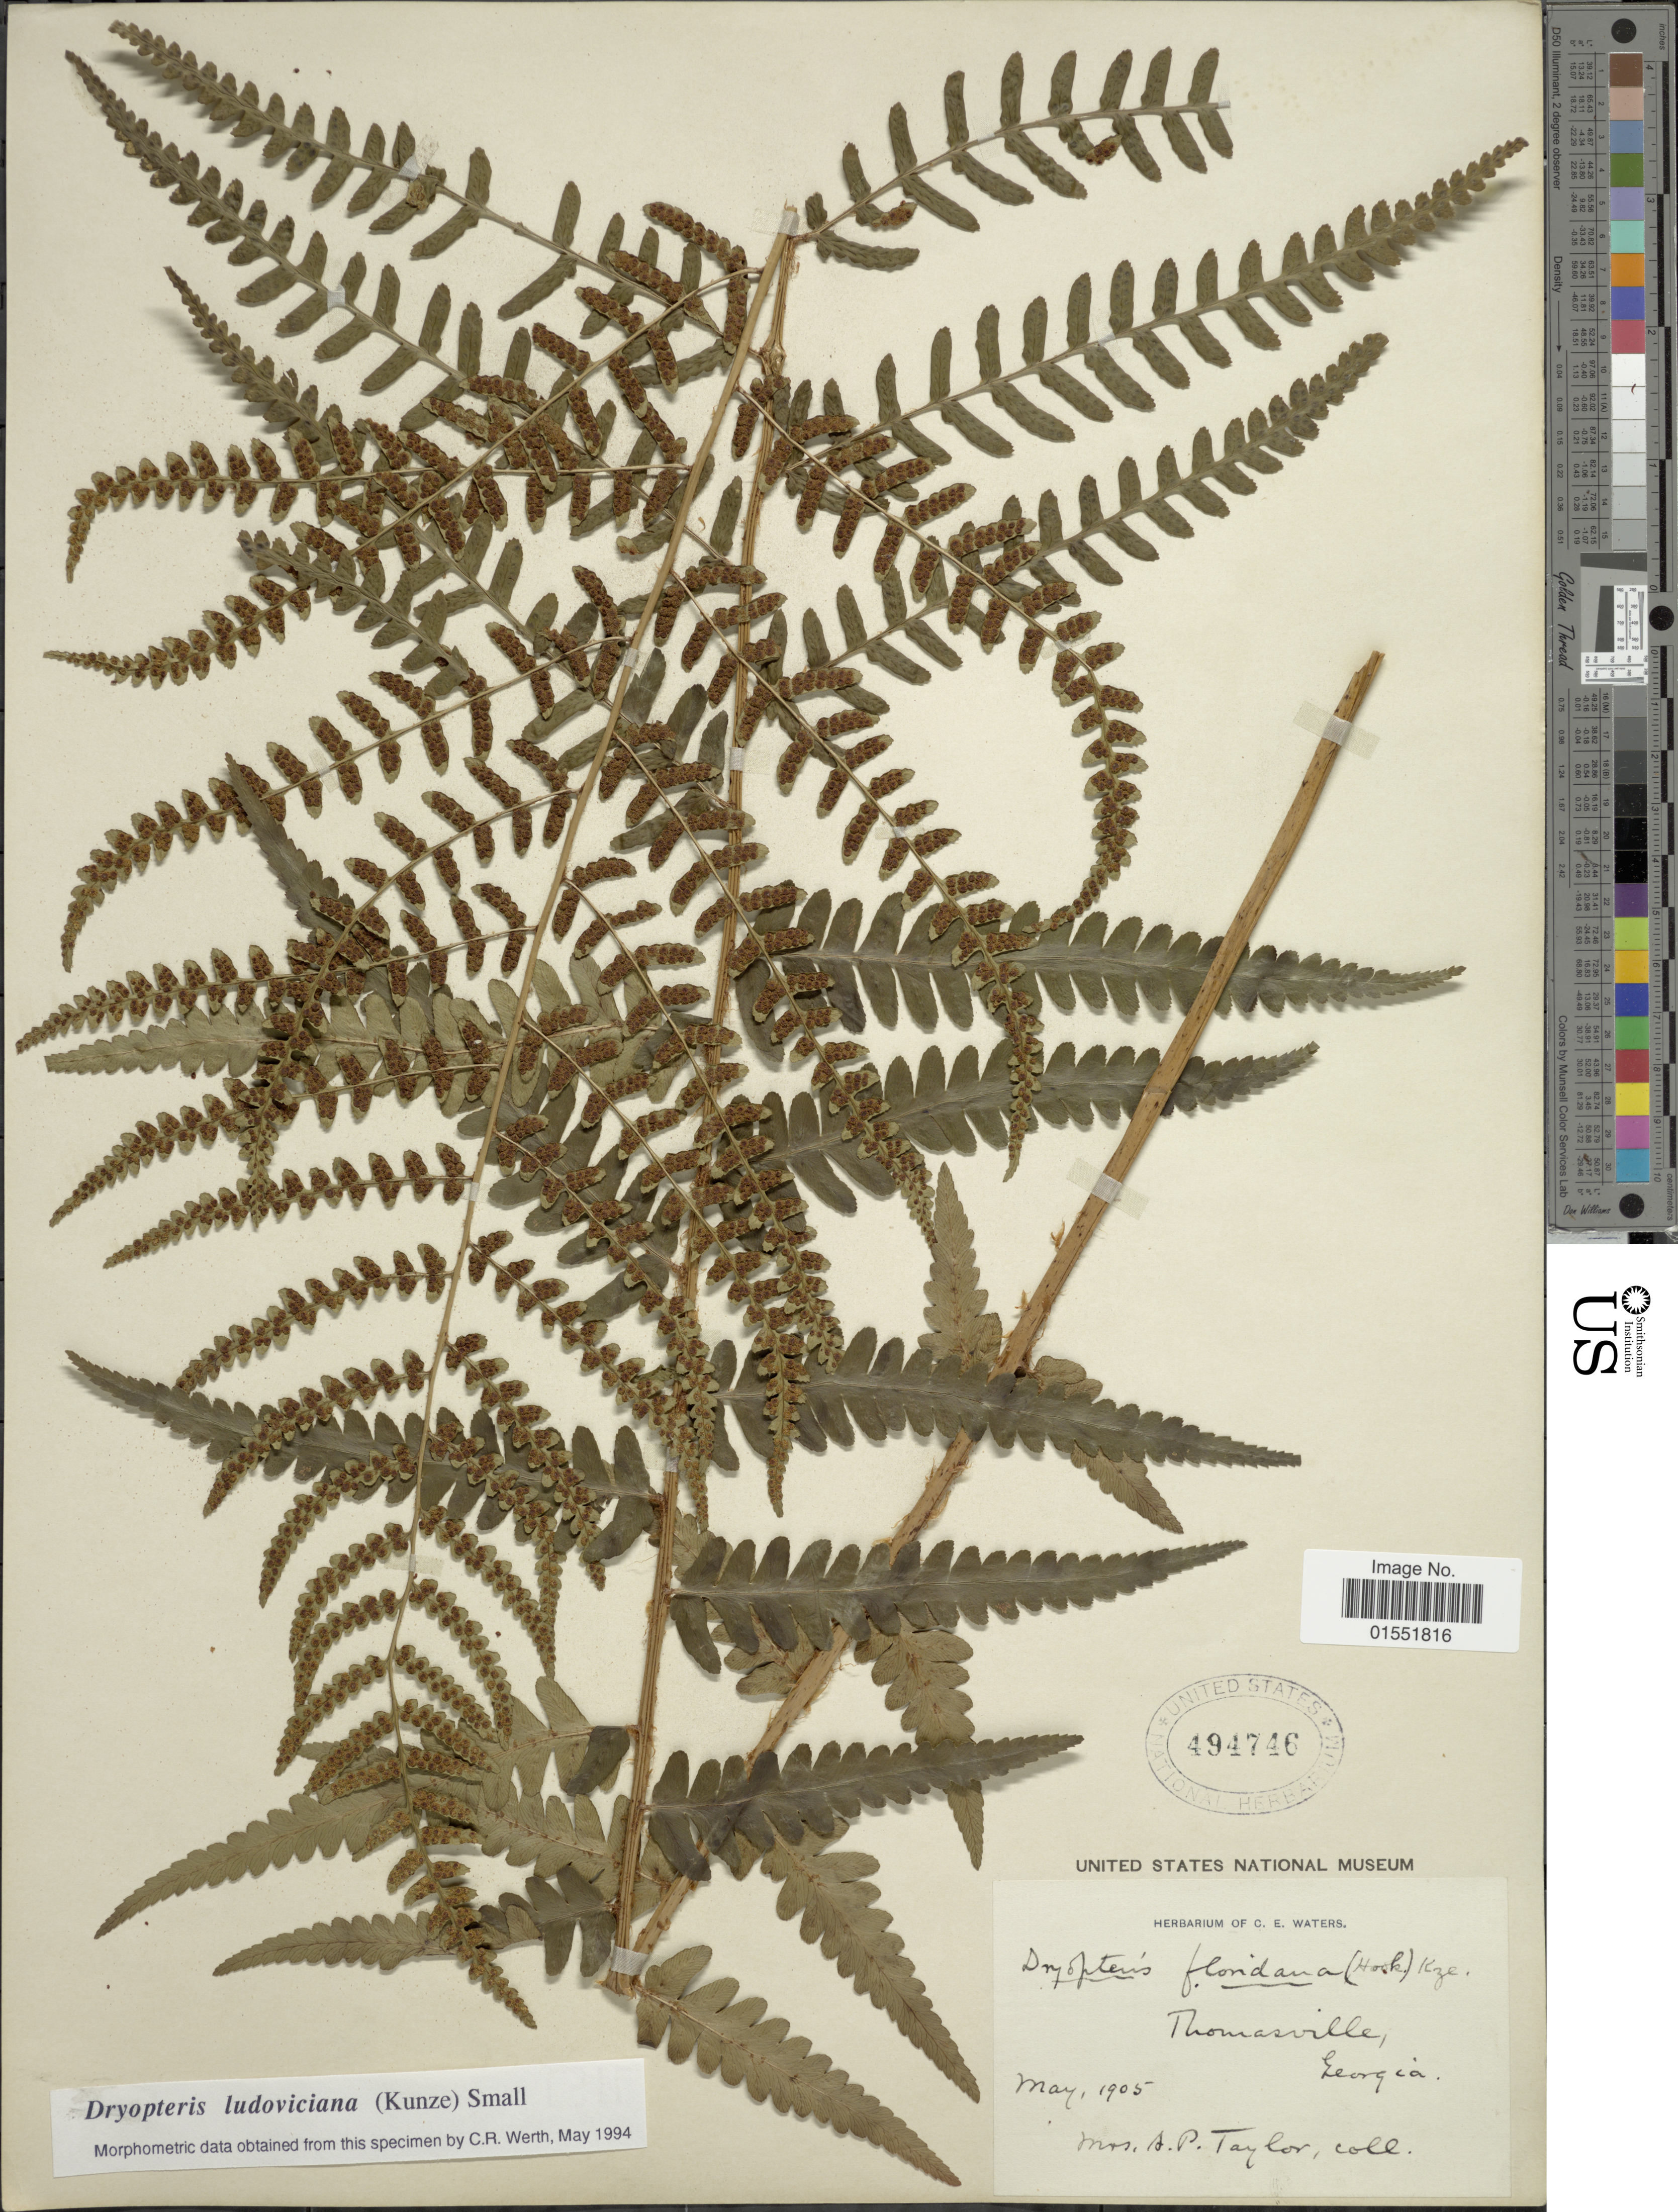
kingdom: Plantae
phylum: Tracheophyta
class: Polypodiopsida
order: Polypodiales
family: Dryopteridaceae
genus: Dryopteris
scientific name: Dryopteris ludoviciana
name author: (Kunze) Small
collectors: A. P. Taylor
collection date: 1905-05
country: United States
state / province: Georgia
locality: Thomasville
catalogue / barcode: US 494746